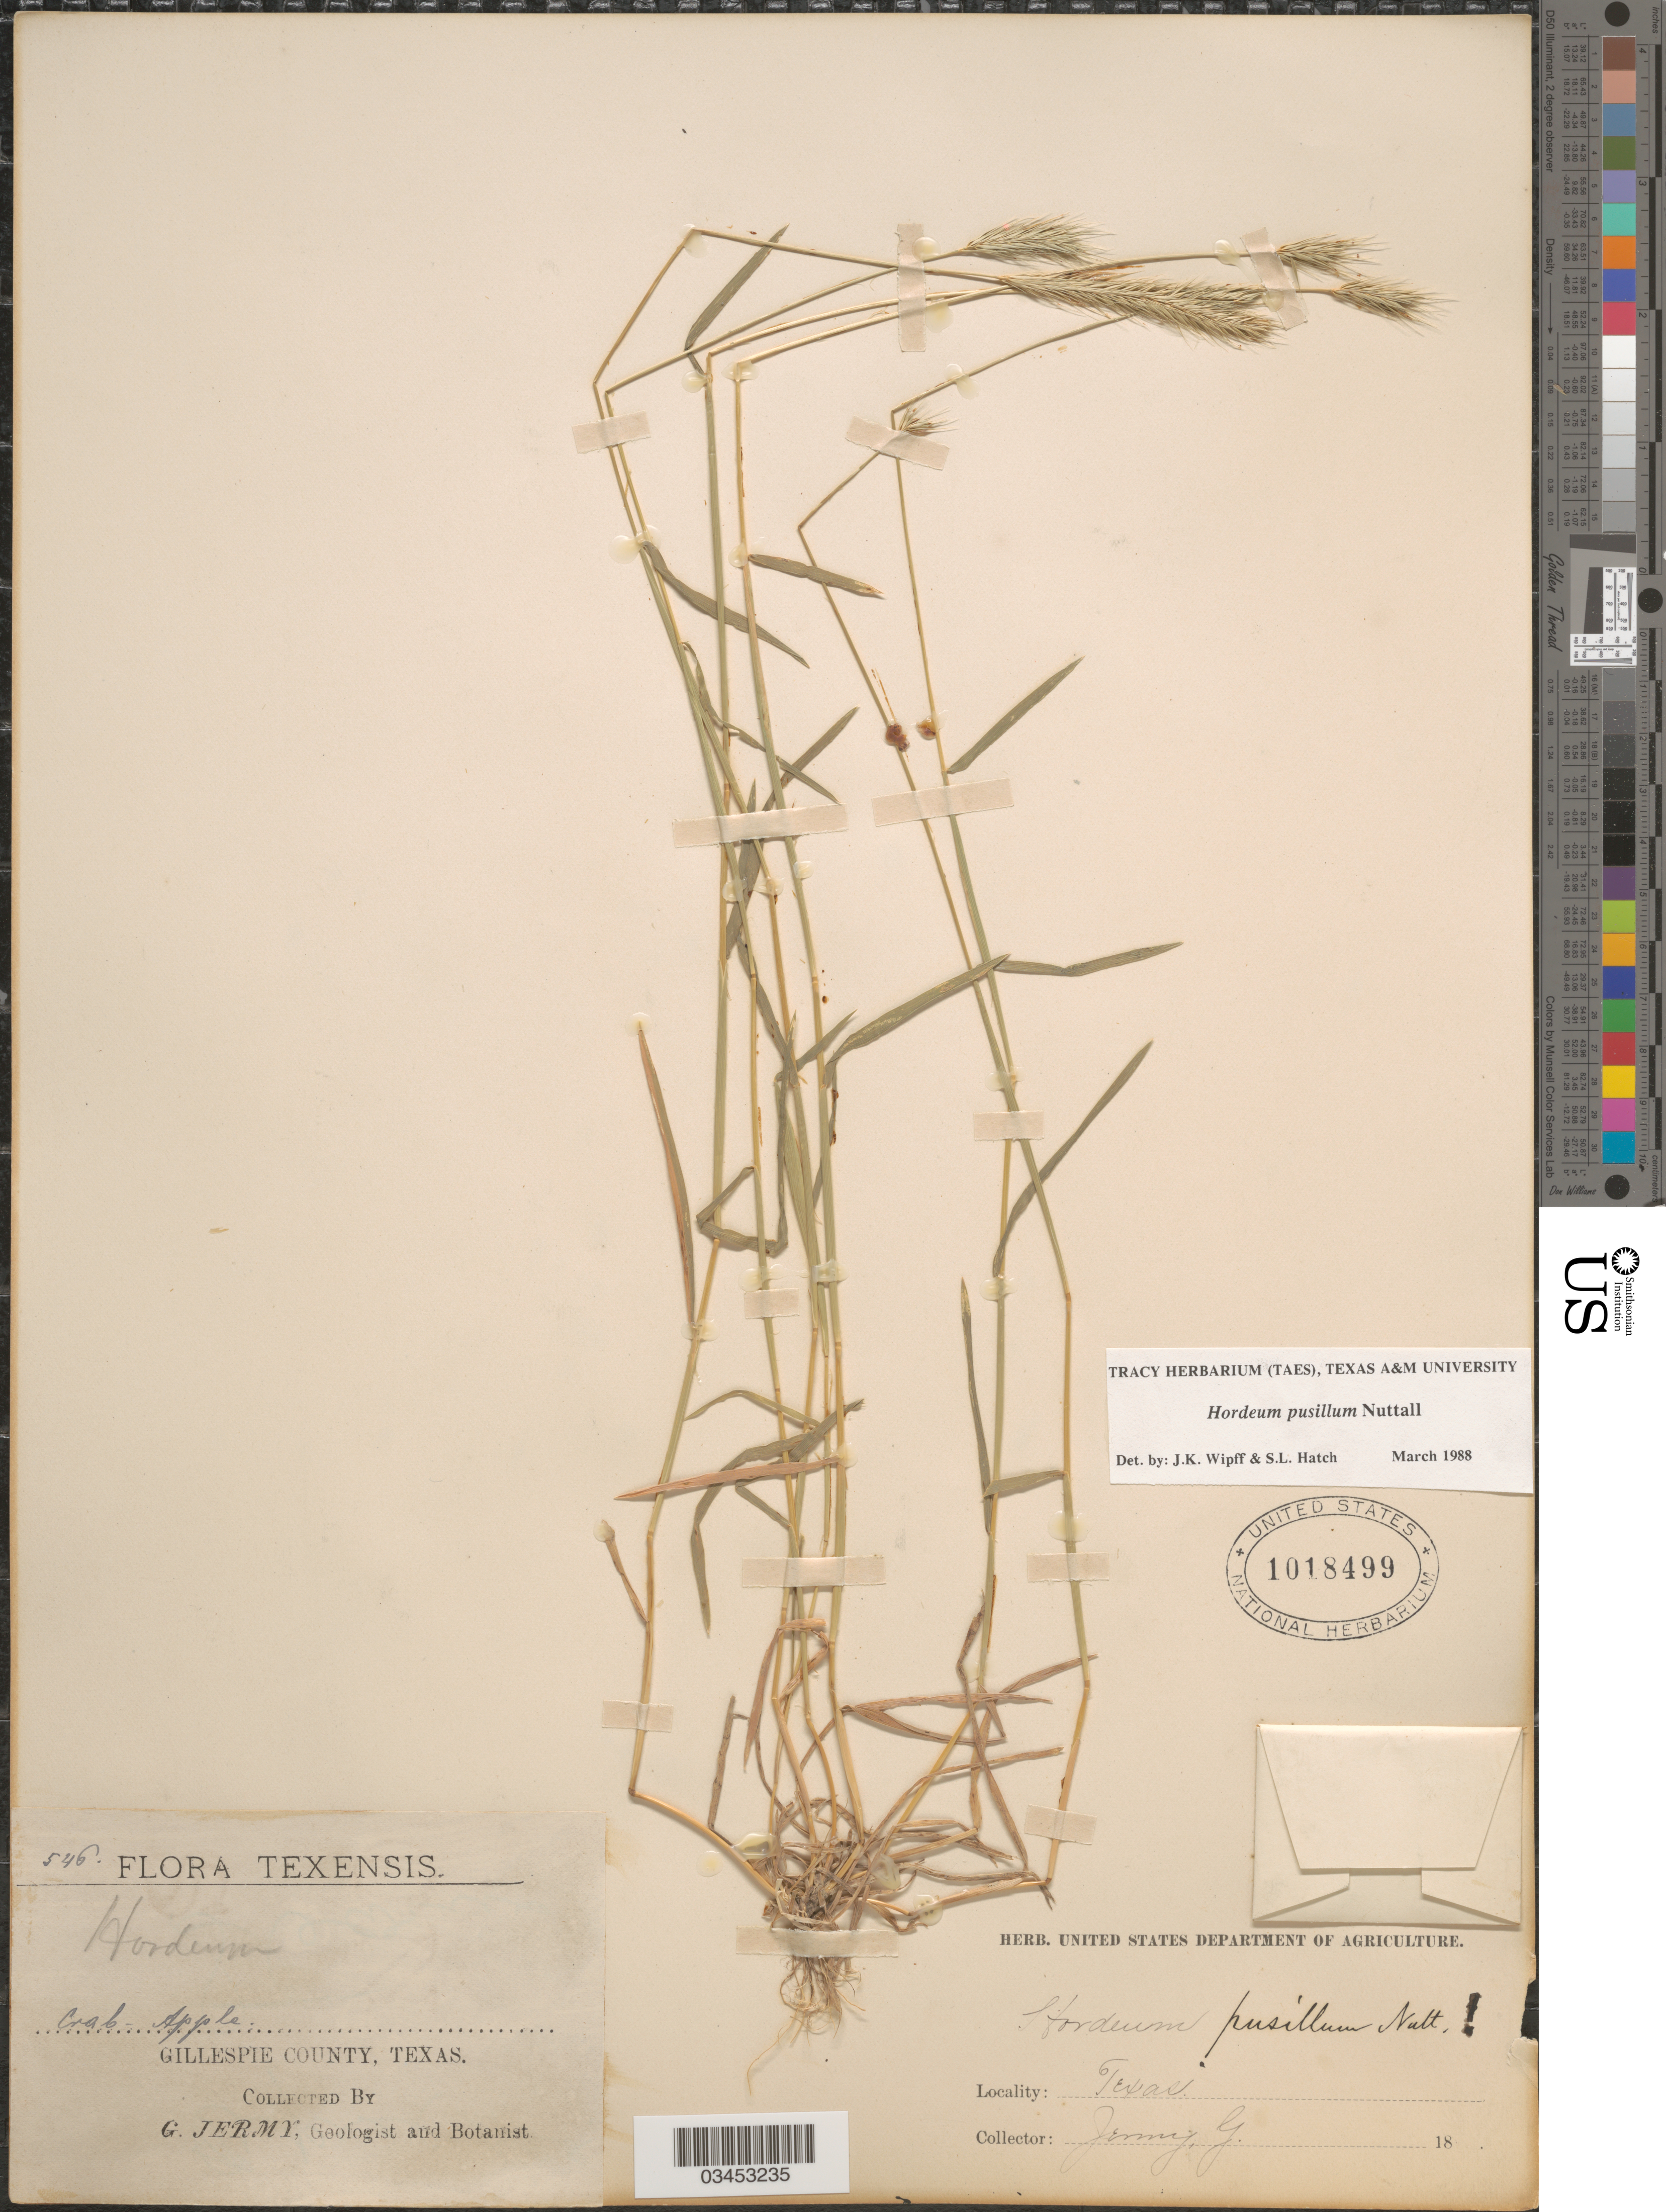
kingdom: Plantae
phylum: Tracheophyta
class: Liliopsida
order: Poales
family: Poaceae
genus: Hordeum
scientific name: Hordeum pusillum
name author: Nutt.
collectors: G. Jermy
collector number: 546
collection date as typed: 18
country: United States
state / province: Texas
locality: Gillespie County.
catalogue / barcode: US 1018499